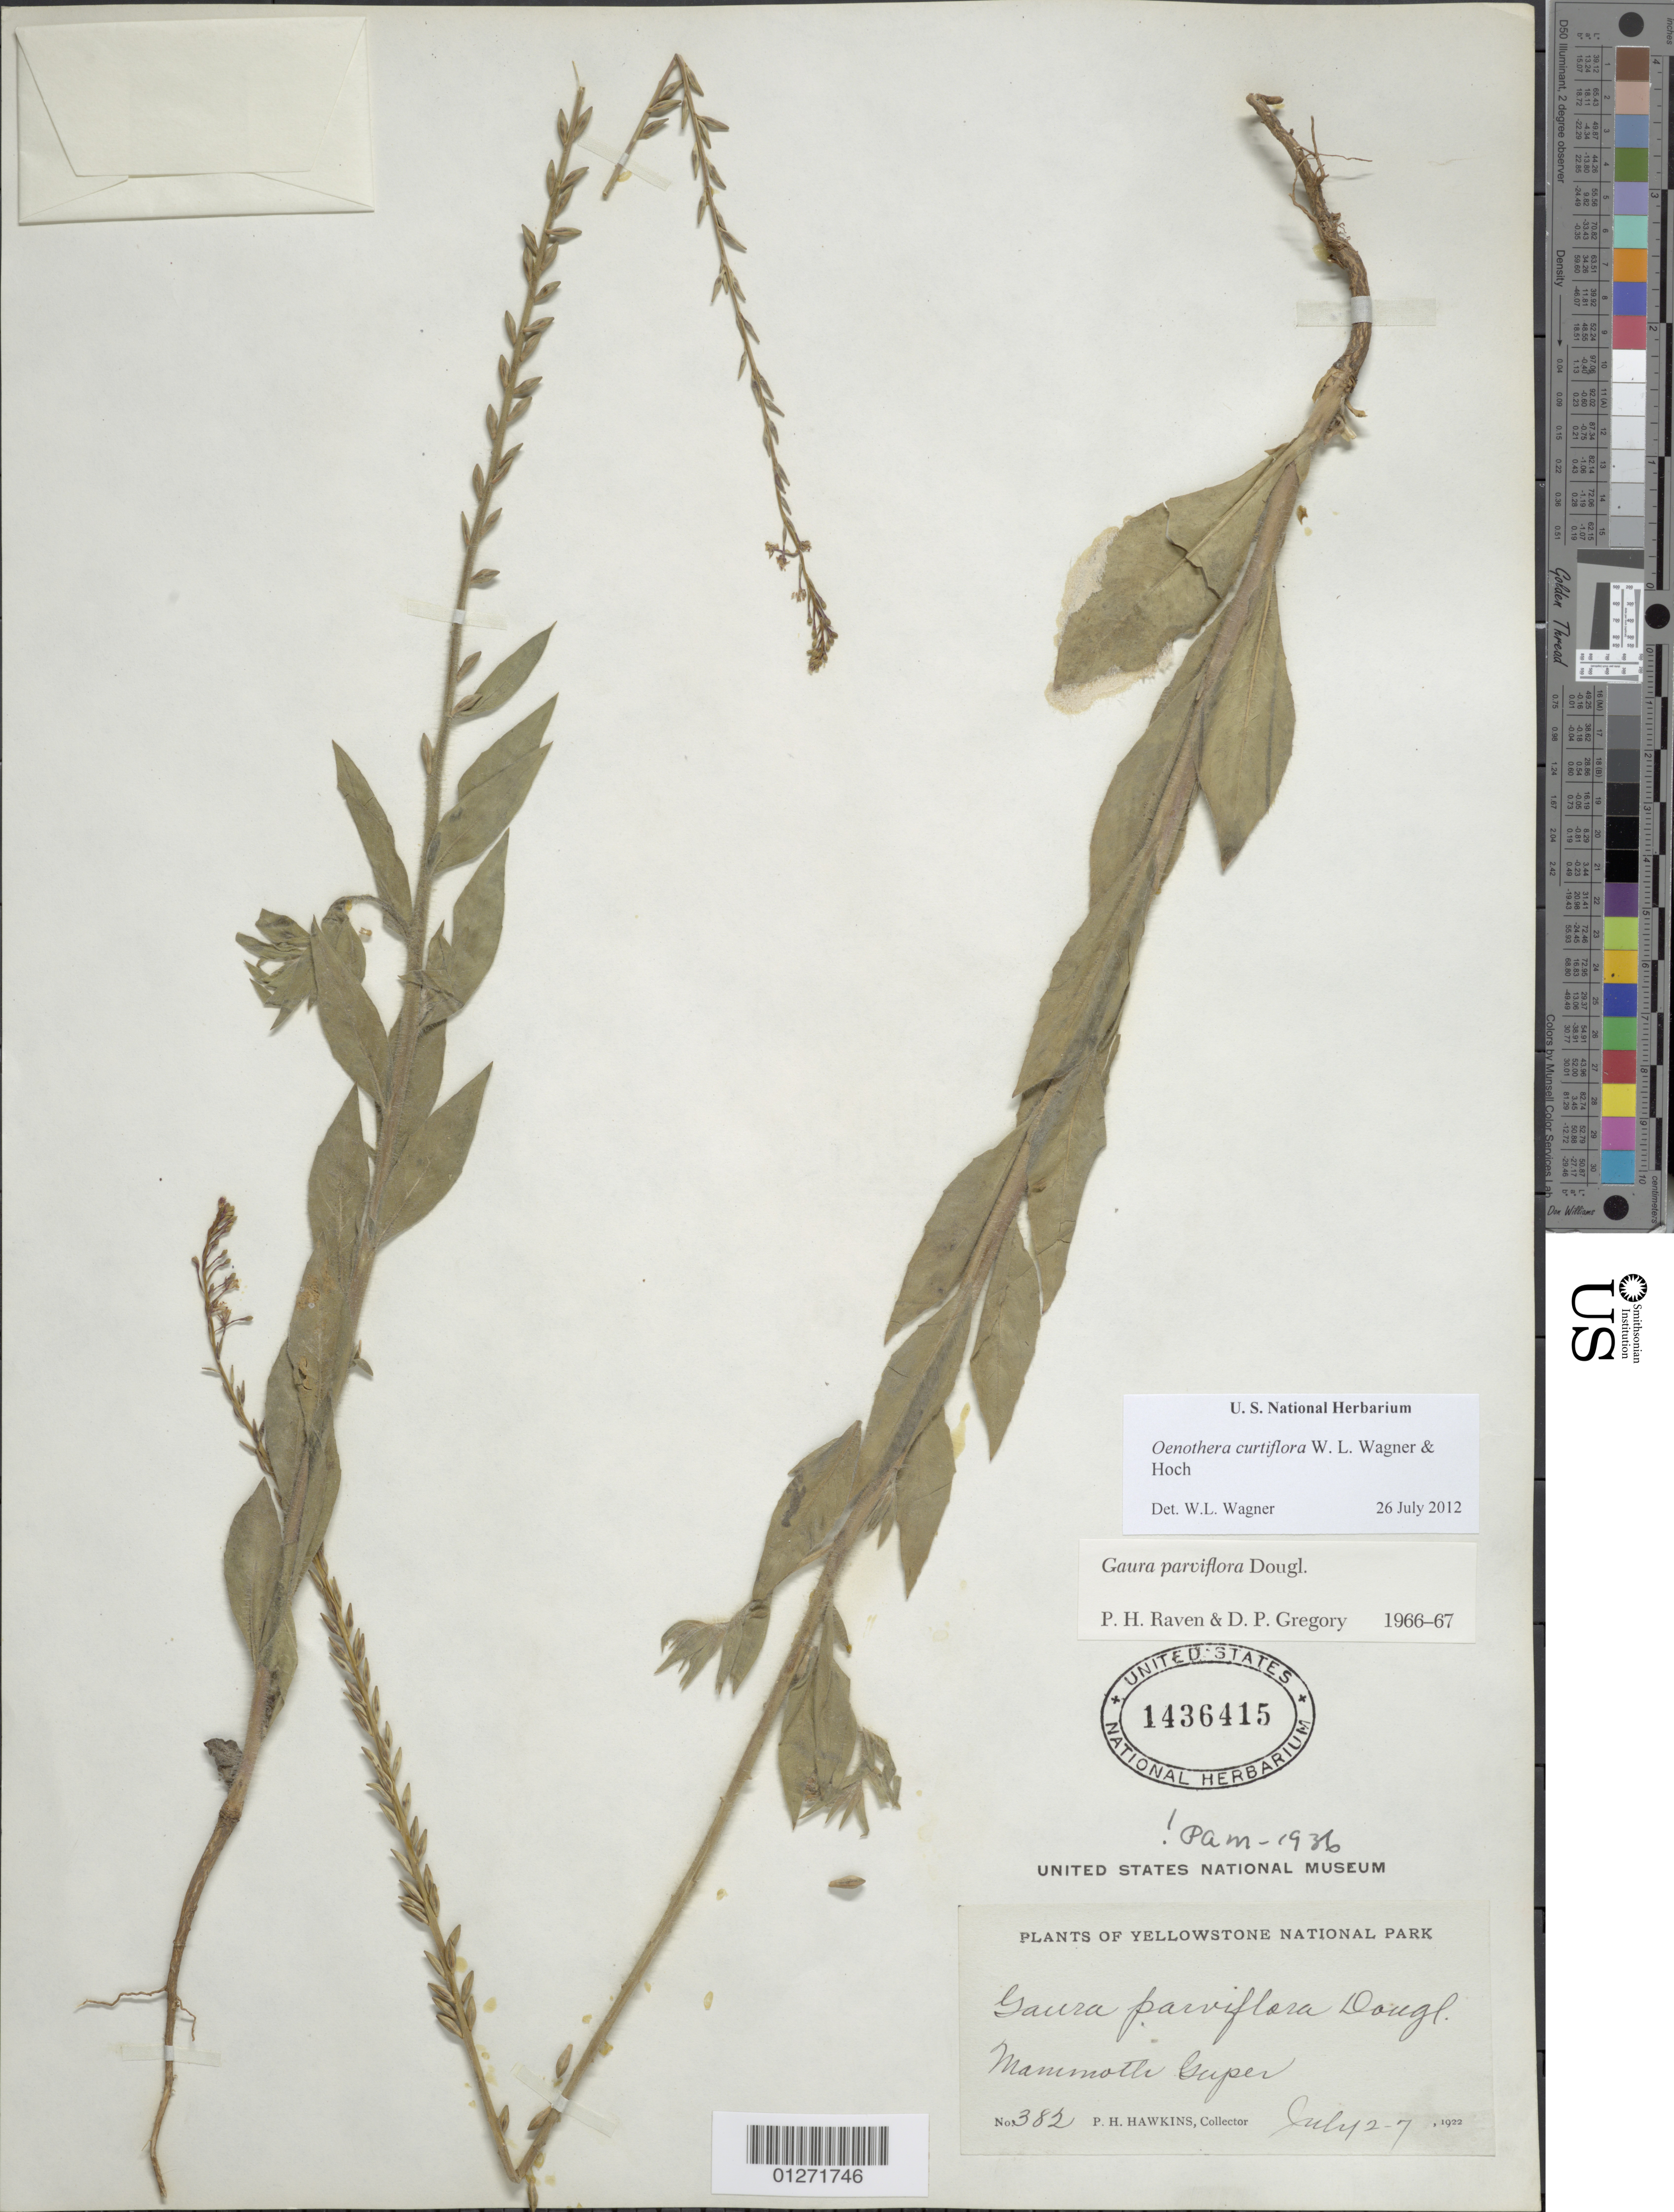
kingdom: Plantae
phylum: Tracheophyta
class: Magnoliopsida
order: Myrtales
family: Onagraceae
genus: Oenothera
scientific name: Oenothera curtiflora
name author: W.L. Wagner & Hoch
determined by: Wagner, W. L., (BOT), Smithsonian Institution - National Museum of Natural History (UNITED STATES)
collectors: P. Hawkins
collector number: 382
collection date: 1922-07-02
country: United States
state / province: Wyoming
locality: Yellowstone National Park, Mammoth.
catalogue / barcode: US 1436415